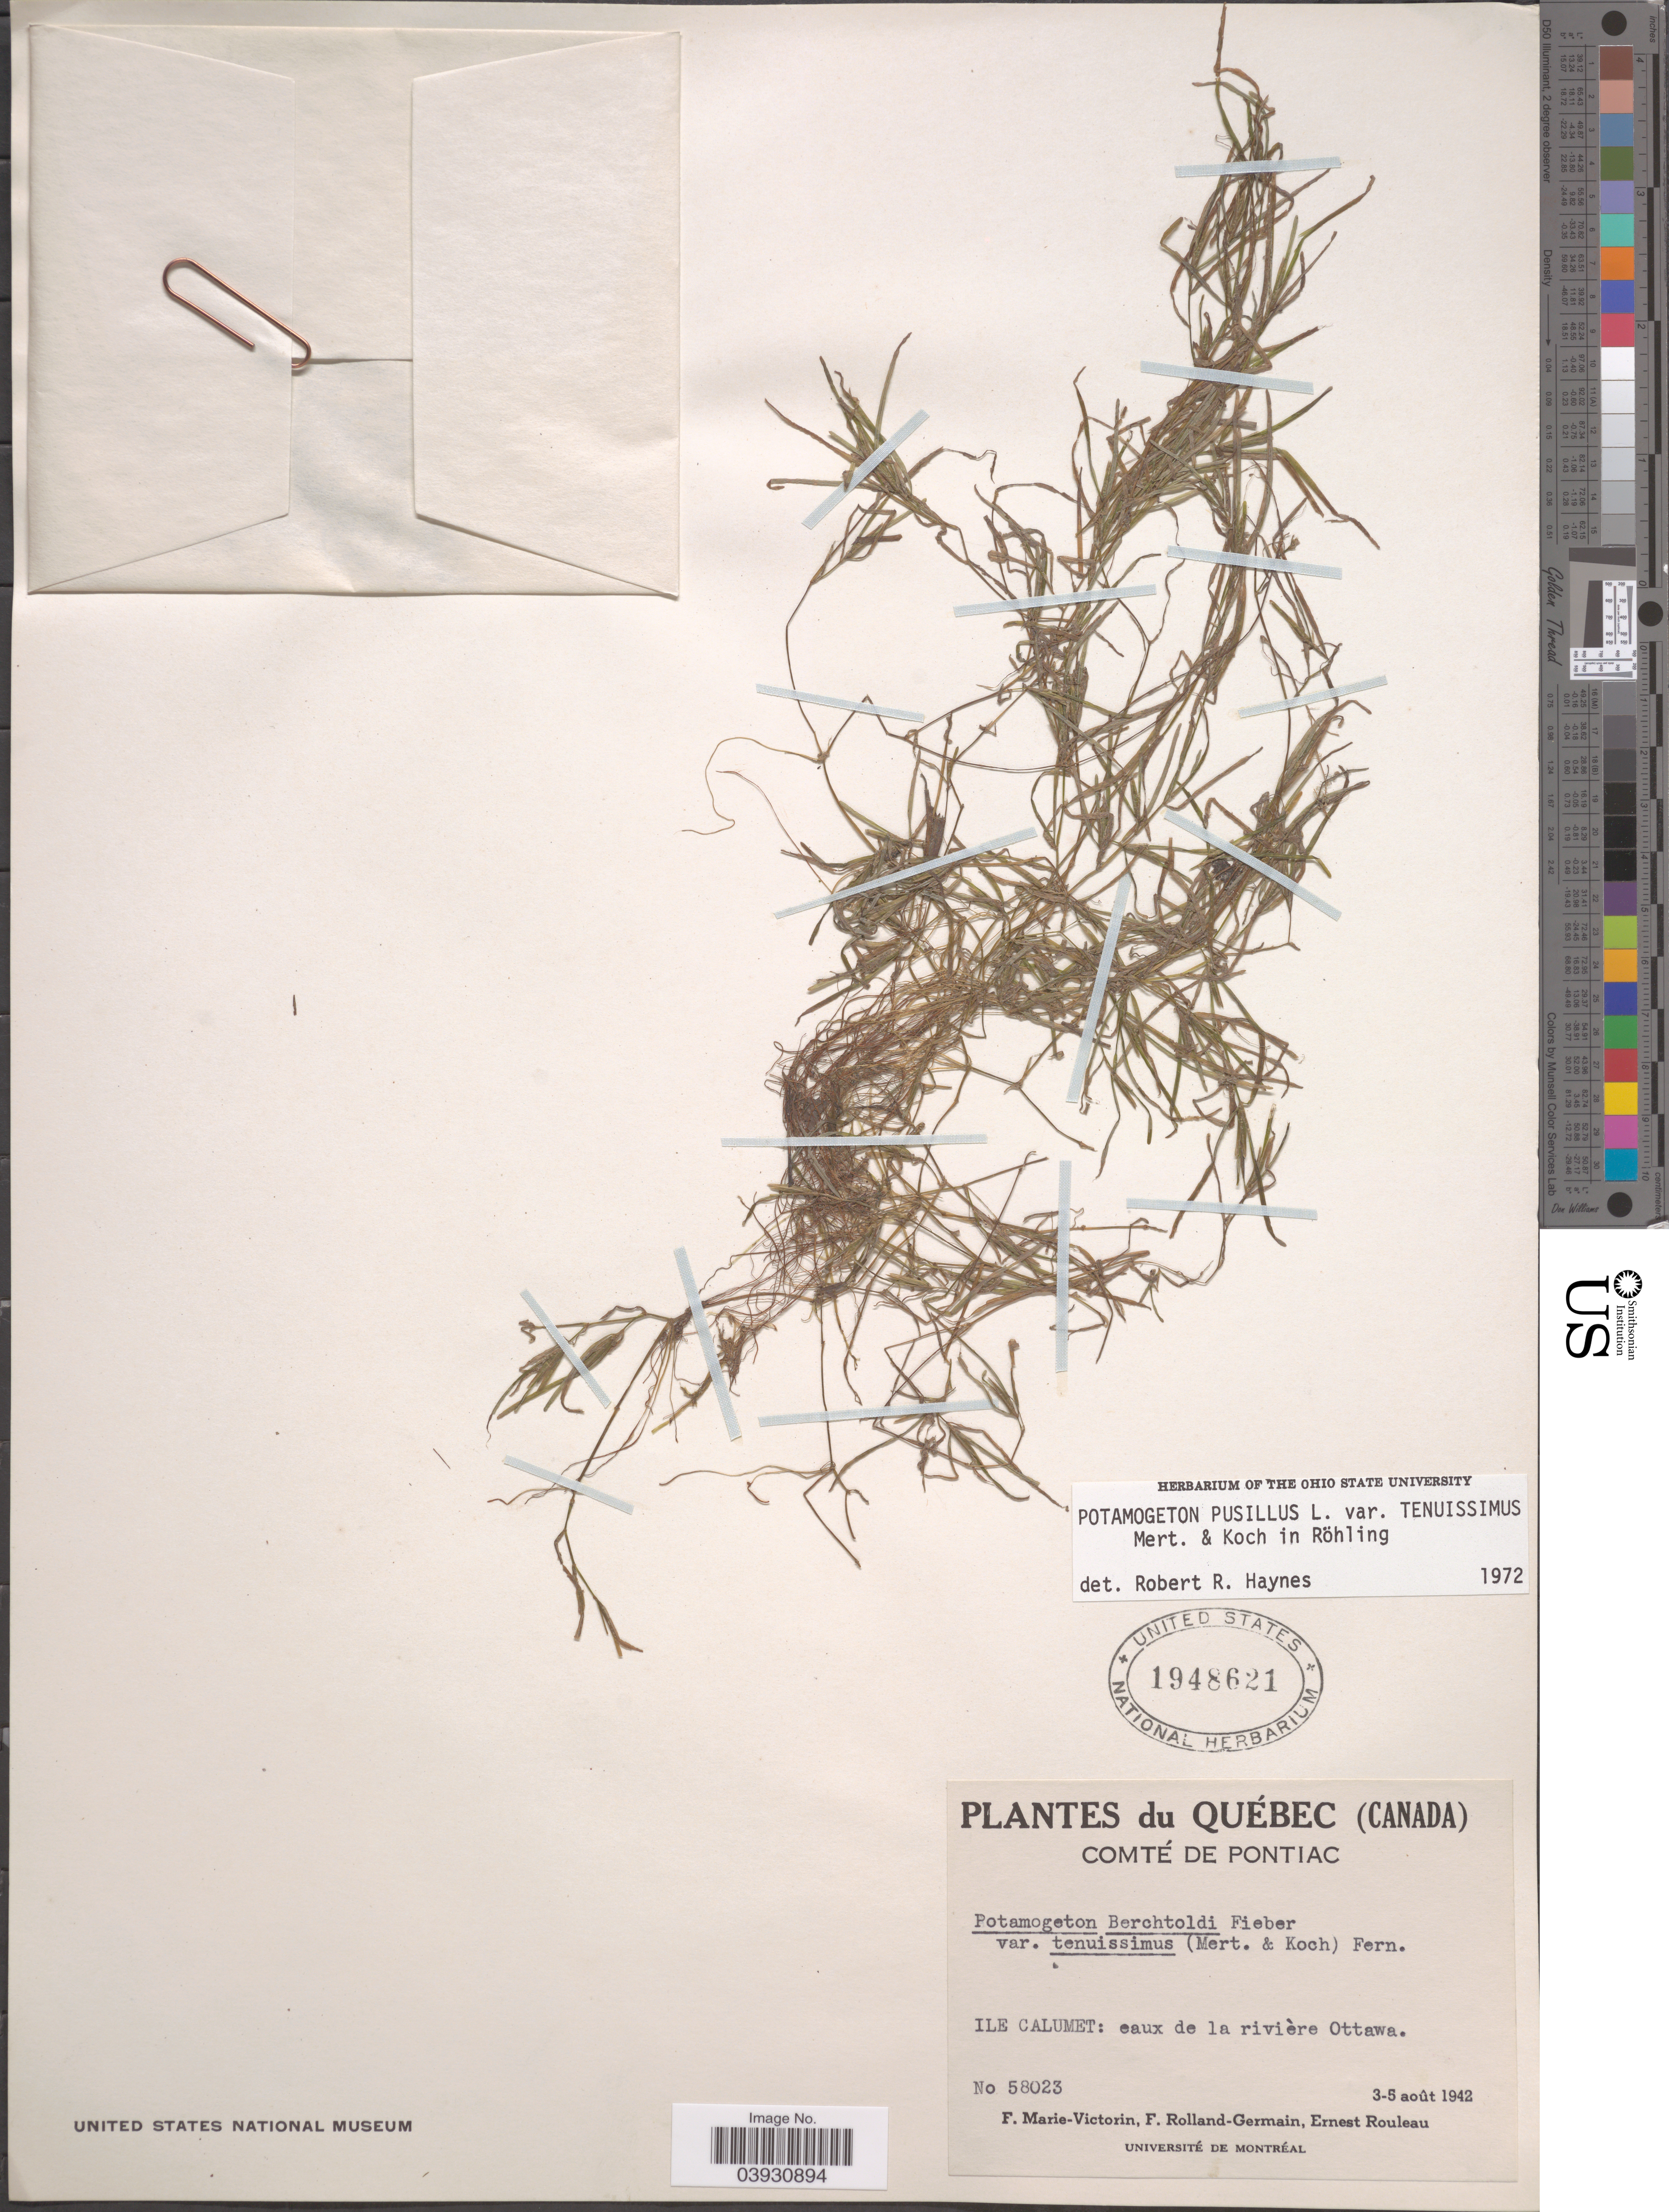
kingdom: Plantae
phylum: Tracheophyta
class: Liliopsida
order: Alismatales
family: Potamogetonaceae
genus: Potamogeton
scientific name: Potamogeton pusillus subsp. tenuissimus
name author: Mert. & W.D.J. Koch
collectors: F. Marie-Victorin, Rolland-Germain & J. Rouleau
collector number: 58023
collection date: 1942-08-03/1942-08-05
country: Canada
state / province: Quebec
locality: Comté de Pontiac. Ile Calumet: eaux de la rivière Ottawa.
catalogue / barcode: US 1948621